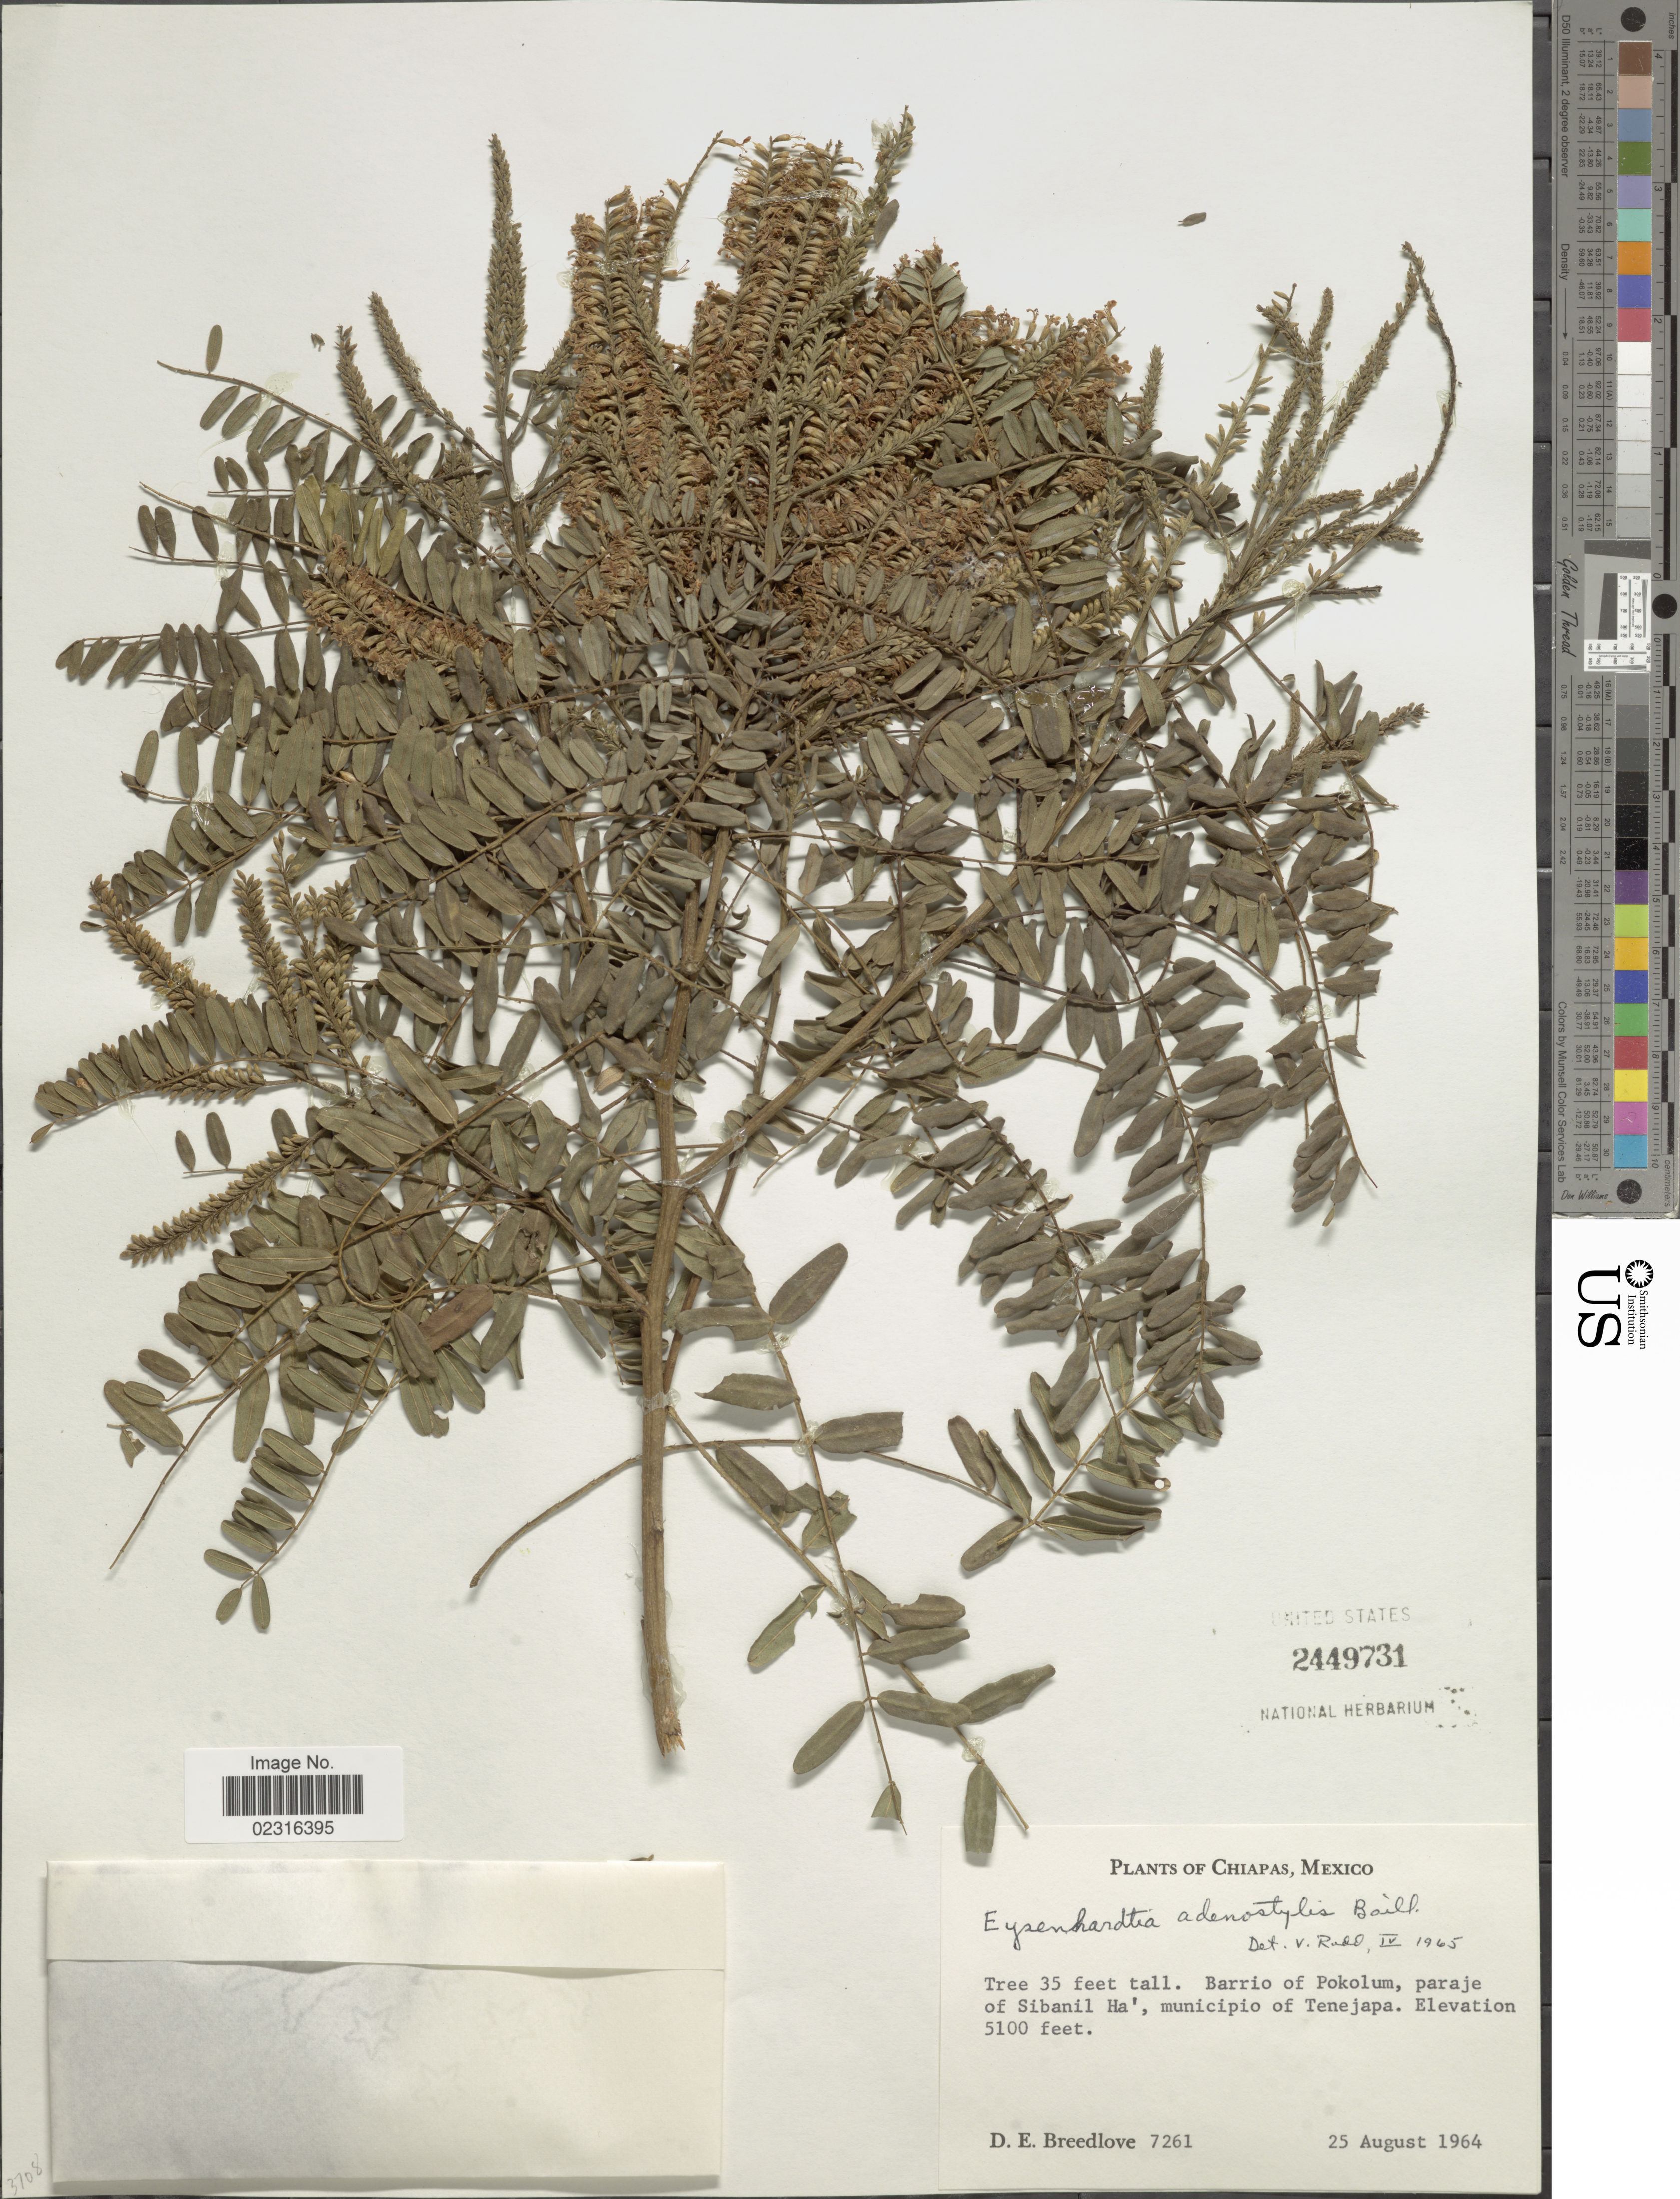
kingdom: Plantae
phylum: Tracheophyta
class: Magnoliopsida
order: Fabales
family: Fabaceae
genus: Eysenhardtia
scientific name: Eysenhardtia adenostylis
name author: Baill.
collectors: D. E. Breedlove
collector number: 7261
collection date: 1964-08-25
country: Mexico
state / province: Chiapas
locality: Barrio of Pokolum, paraje of sibanil Ha', municipio of Tenejapa.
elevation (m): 1554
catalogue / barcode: US 2449731